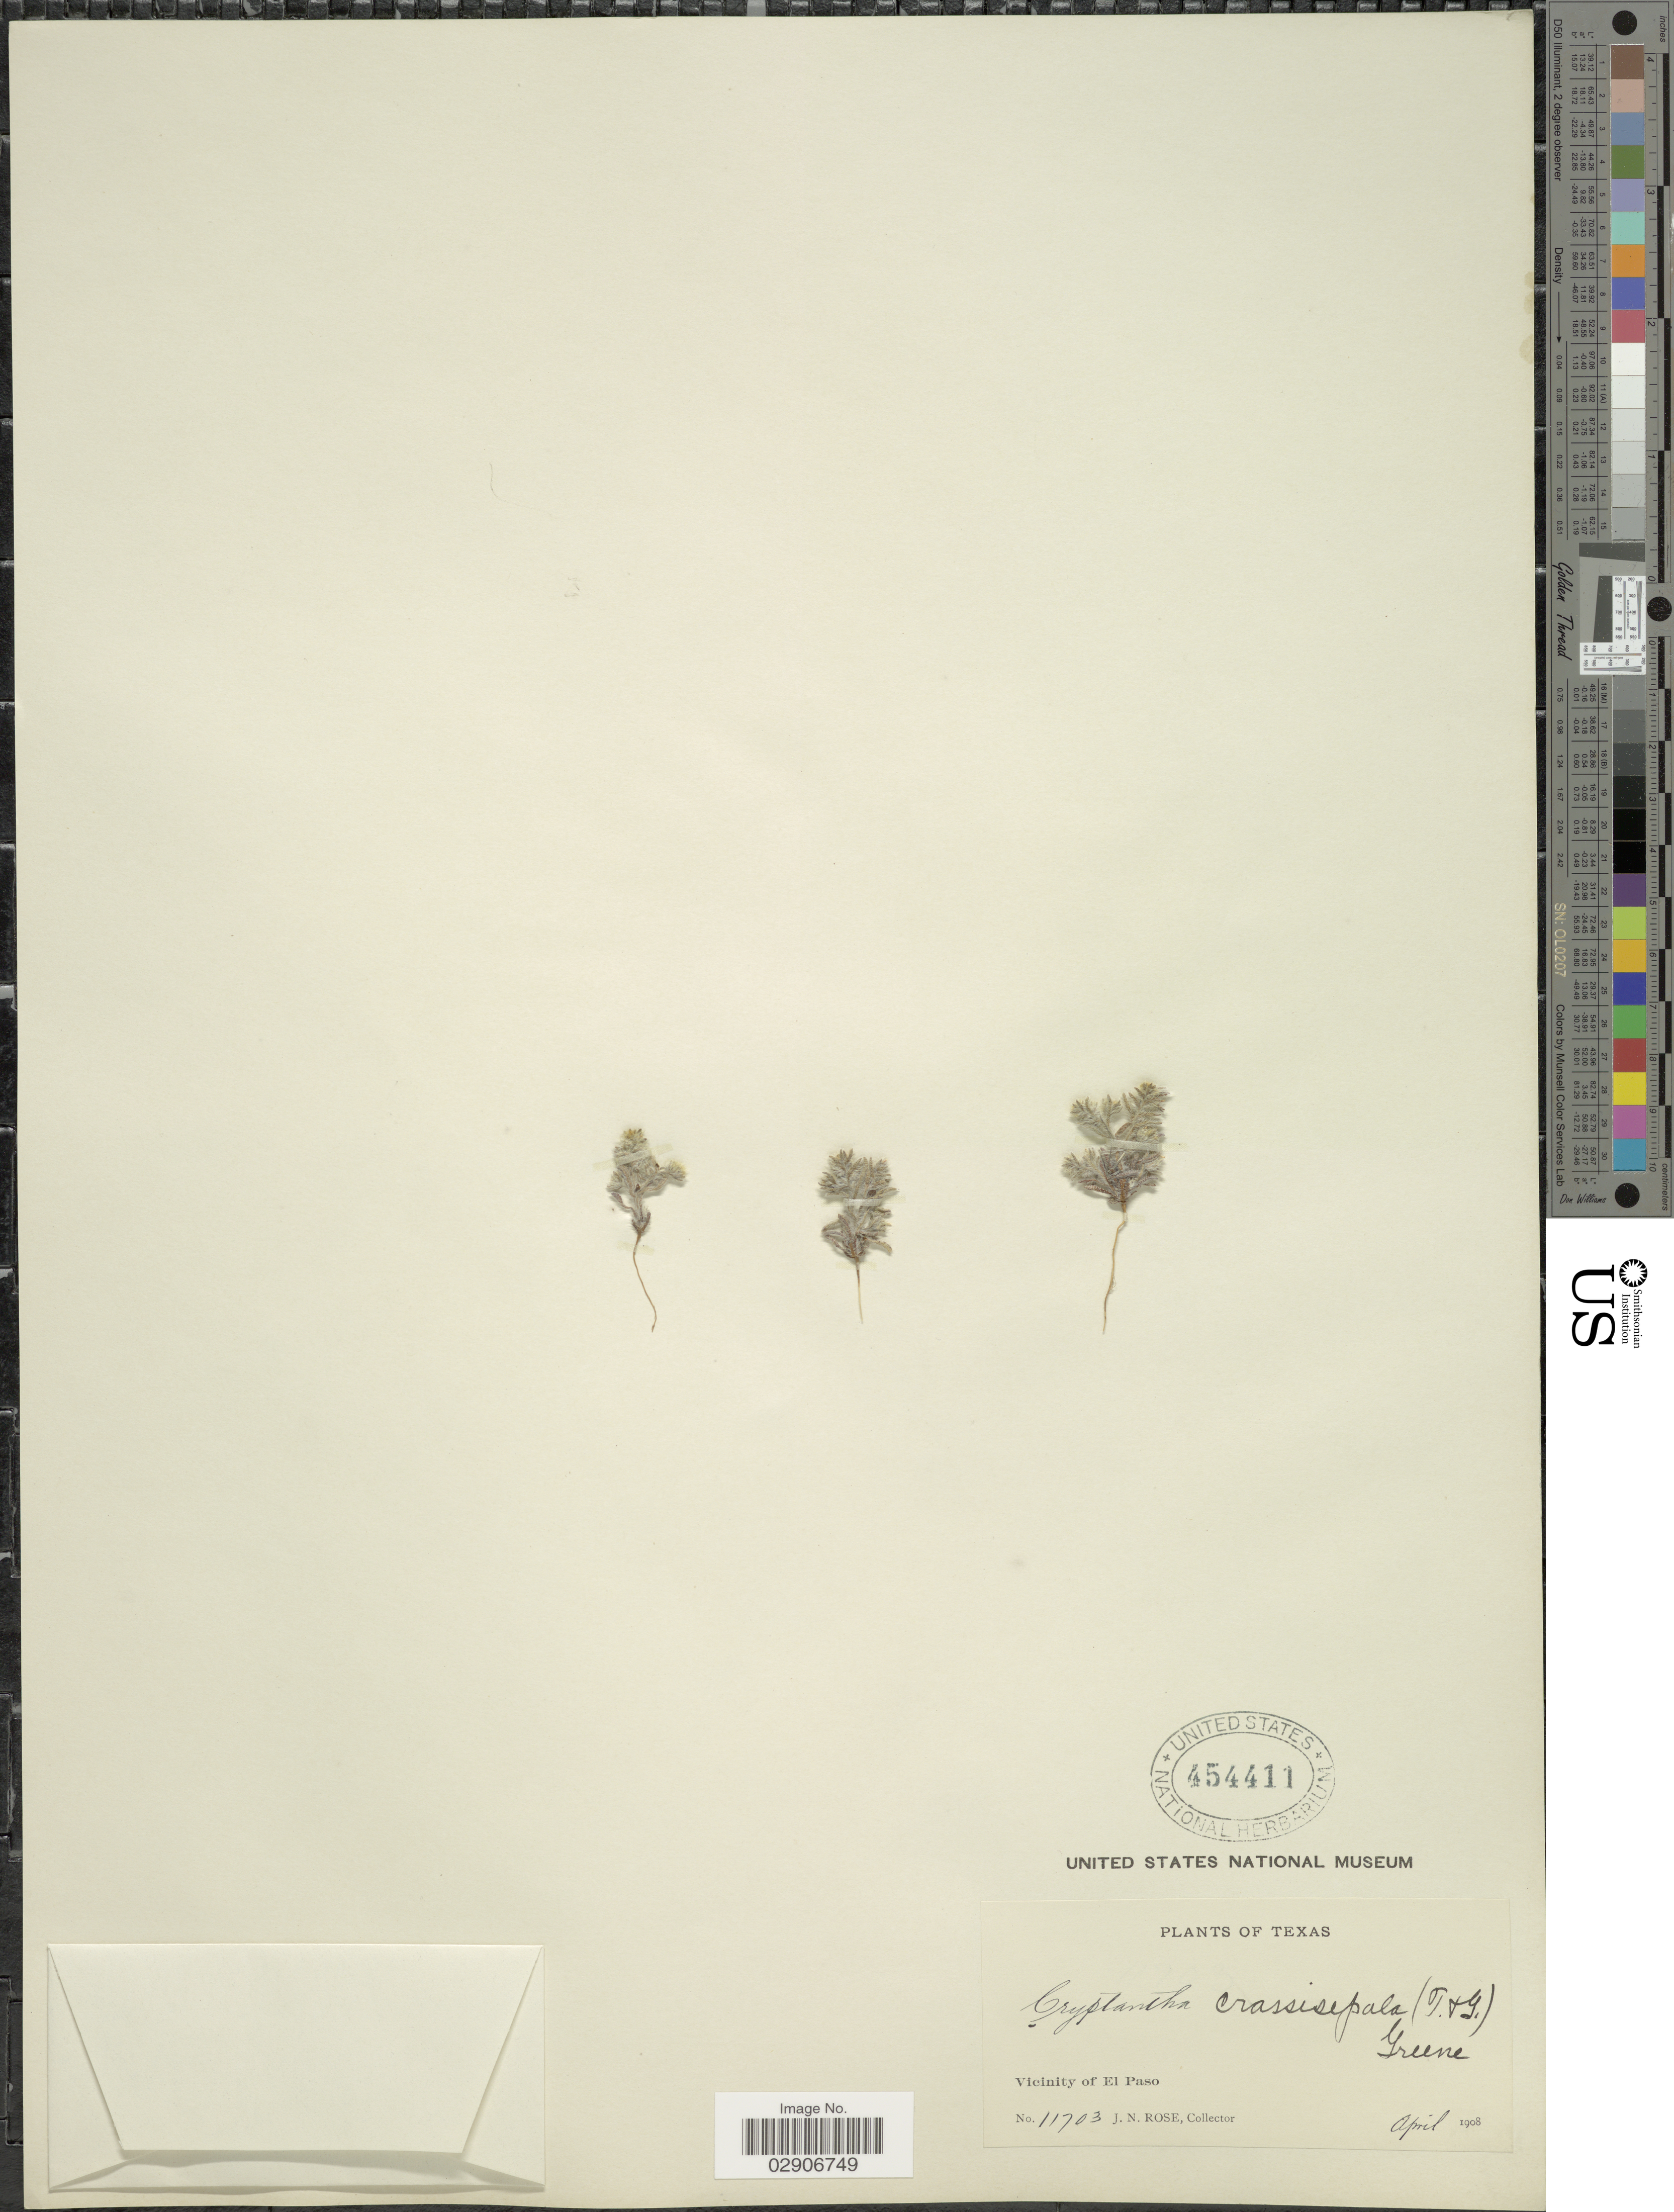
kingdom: Plantae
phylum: Tracheophyta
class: Magnoliopsida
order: Boraginales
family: Boraginaceae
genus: Cryptantha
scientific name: Cryptantha albida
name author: (Kunth) I.M. Johnst.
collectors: J. N. Rose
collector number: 11703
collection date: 1908-04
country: United States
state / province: Texas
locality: Vicinity of El Paso.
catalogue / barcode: US 454411